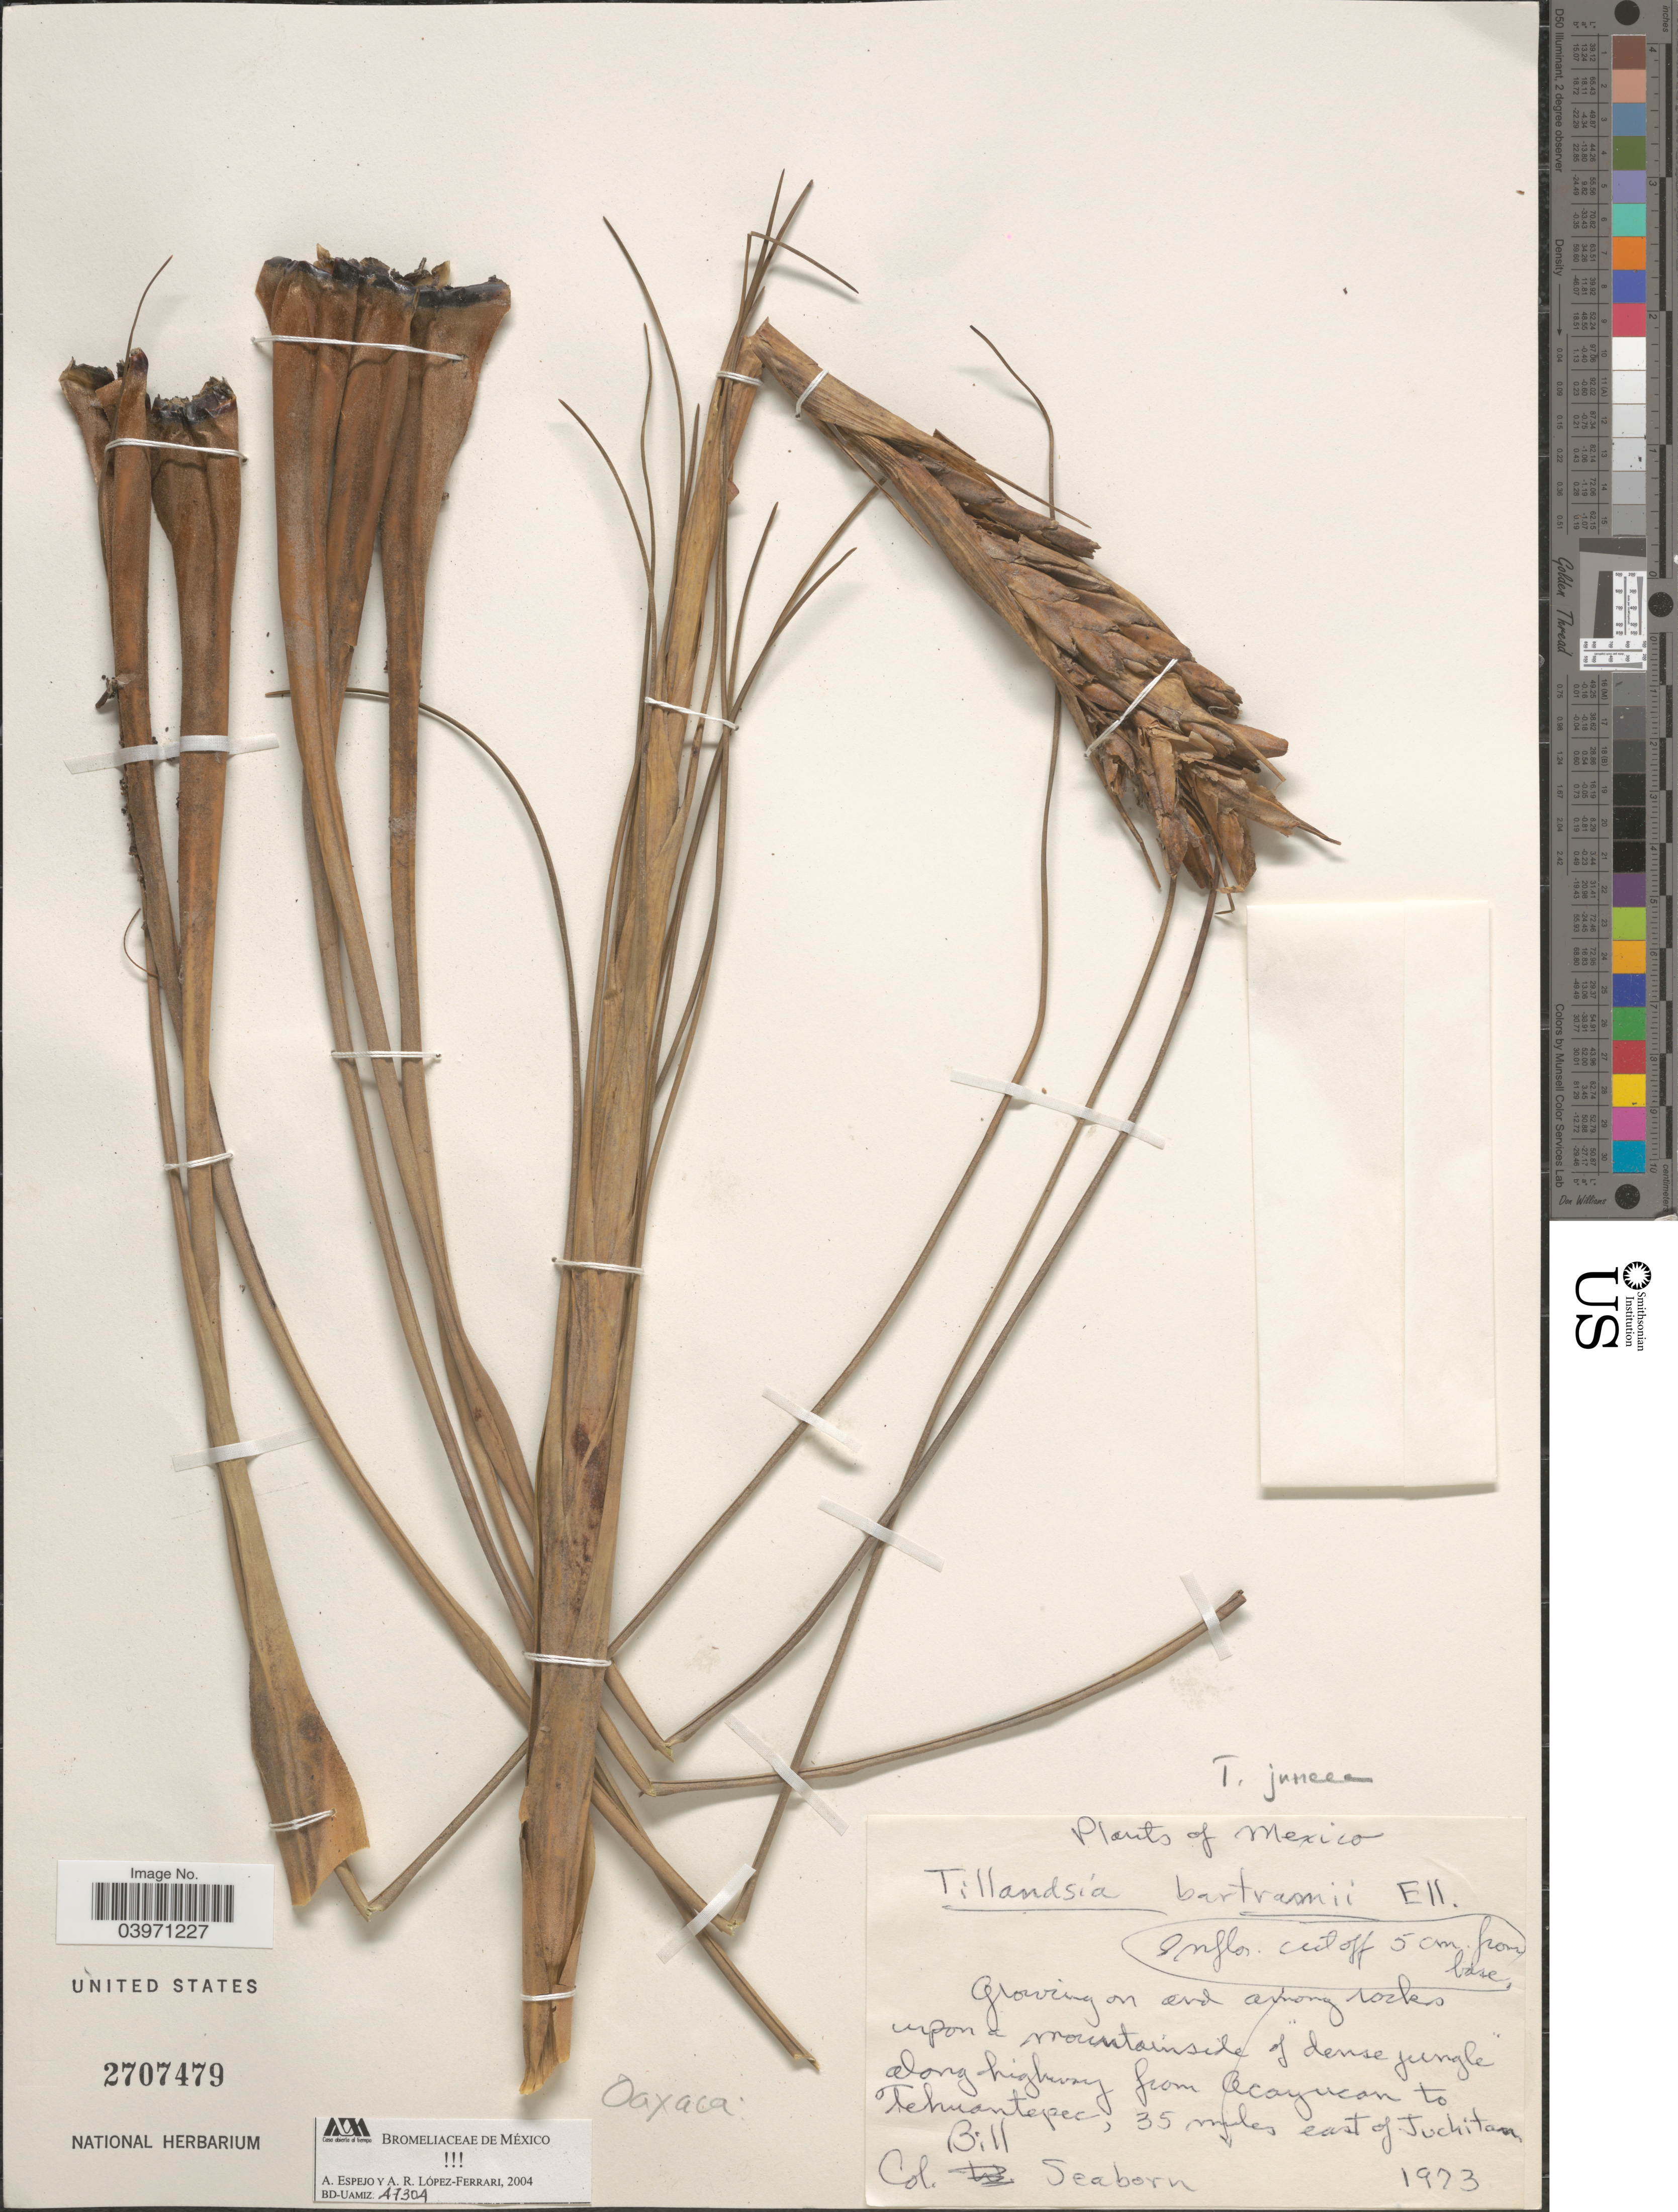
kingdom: Plantae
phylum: Tracheophyta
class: Liliopsida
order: Poales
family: Bromeliaceae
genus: Tillandsia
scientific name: Tillandsia juncea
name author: (Ruiz & Pav.) Poir.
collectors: B. Seaborn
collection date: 1973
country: Mexico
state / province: Oaxaca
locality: On and among rocks upon a mountainside of dense jungle along highway from Acayucan to Tehuantepec, 35 miles east of Juchitan.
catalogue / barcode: US 2707479